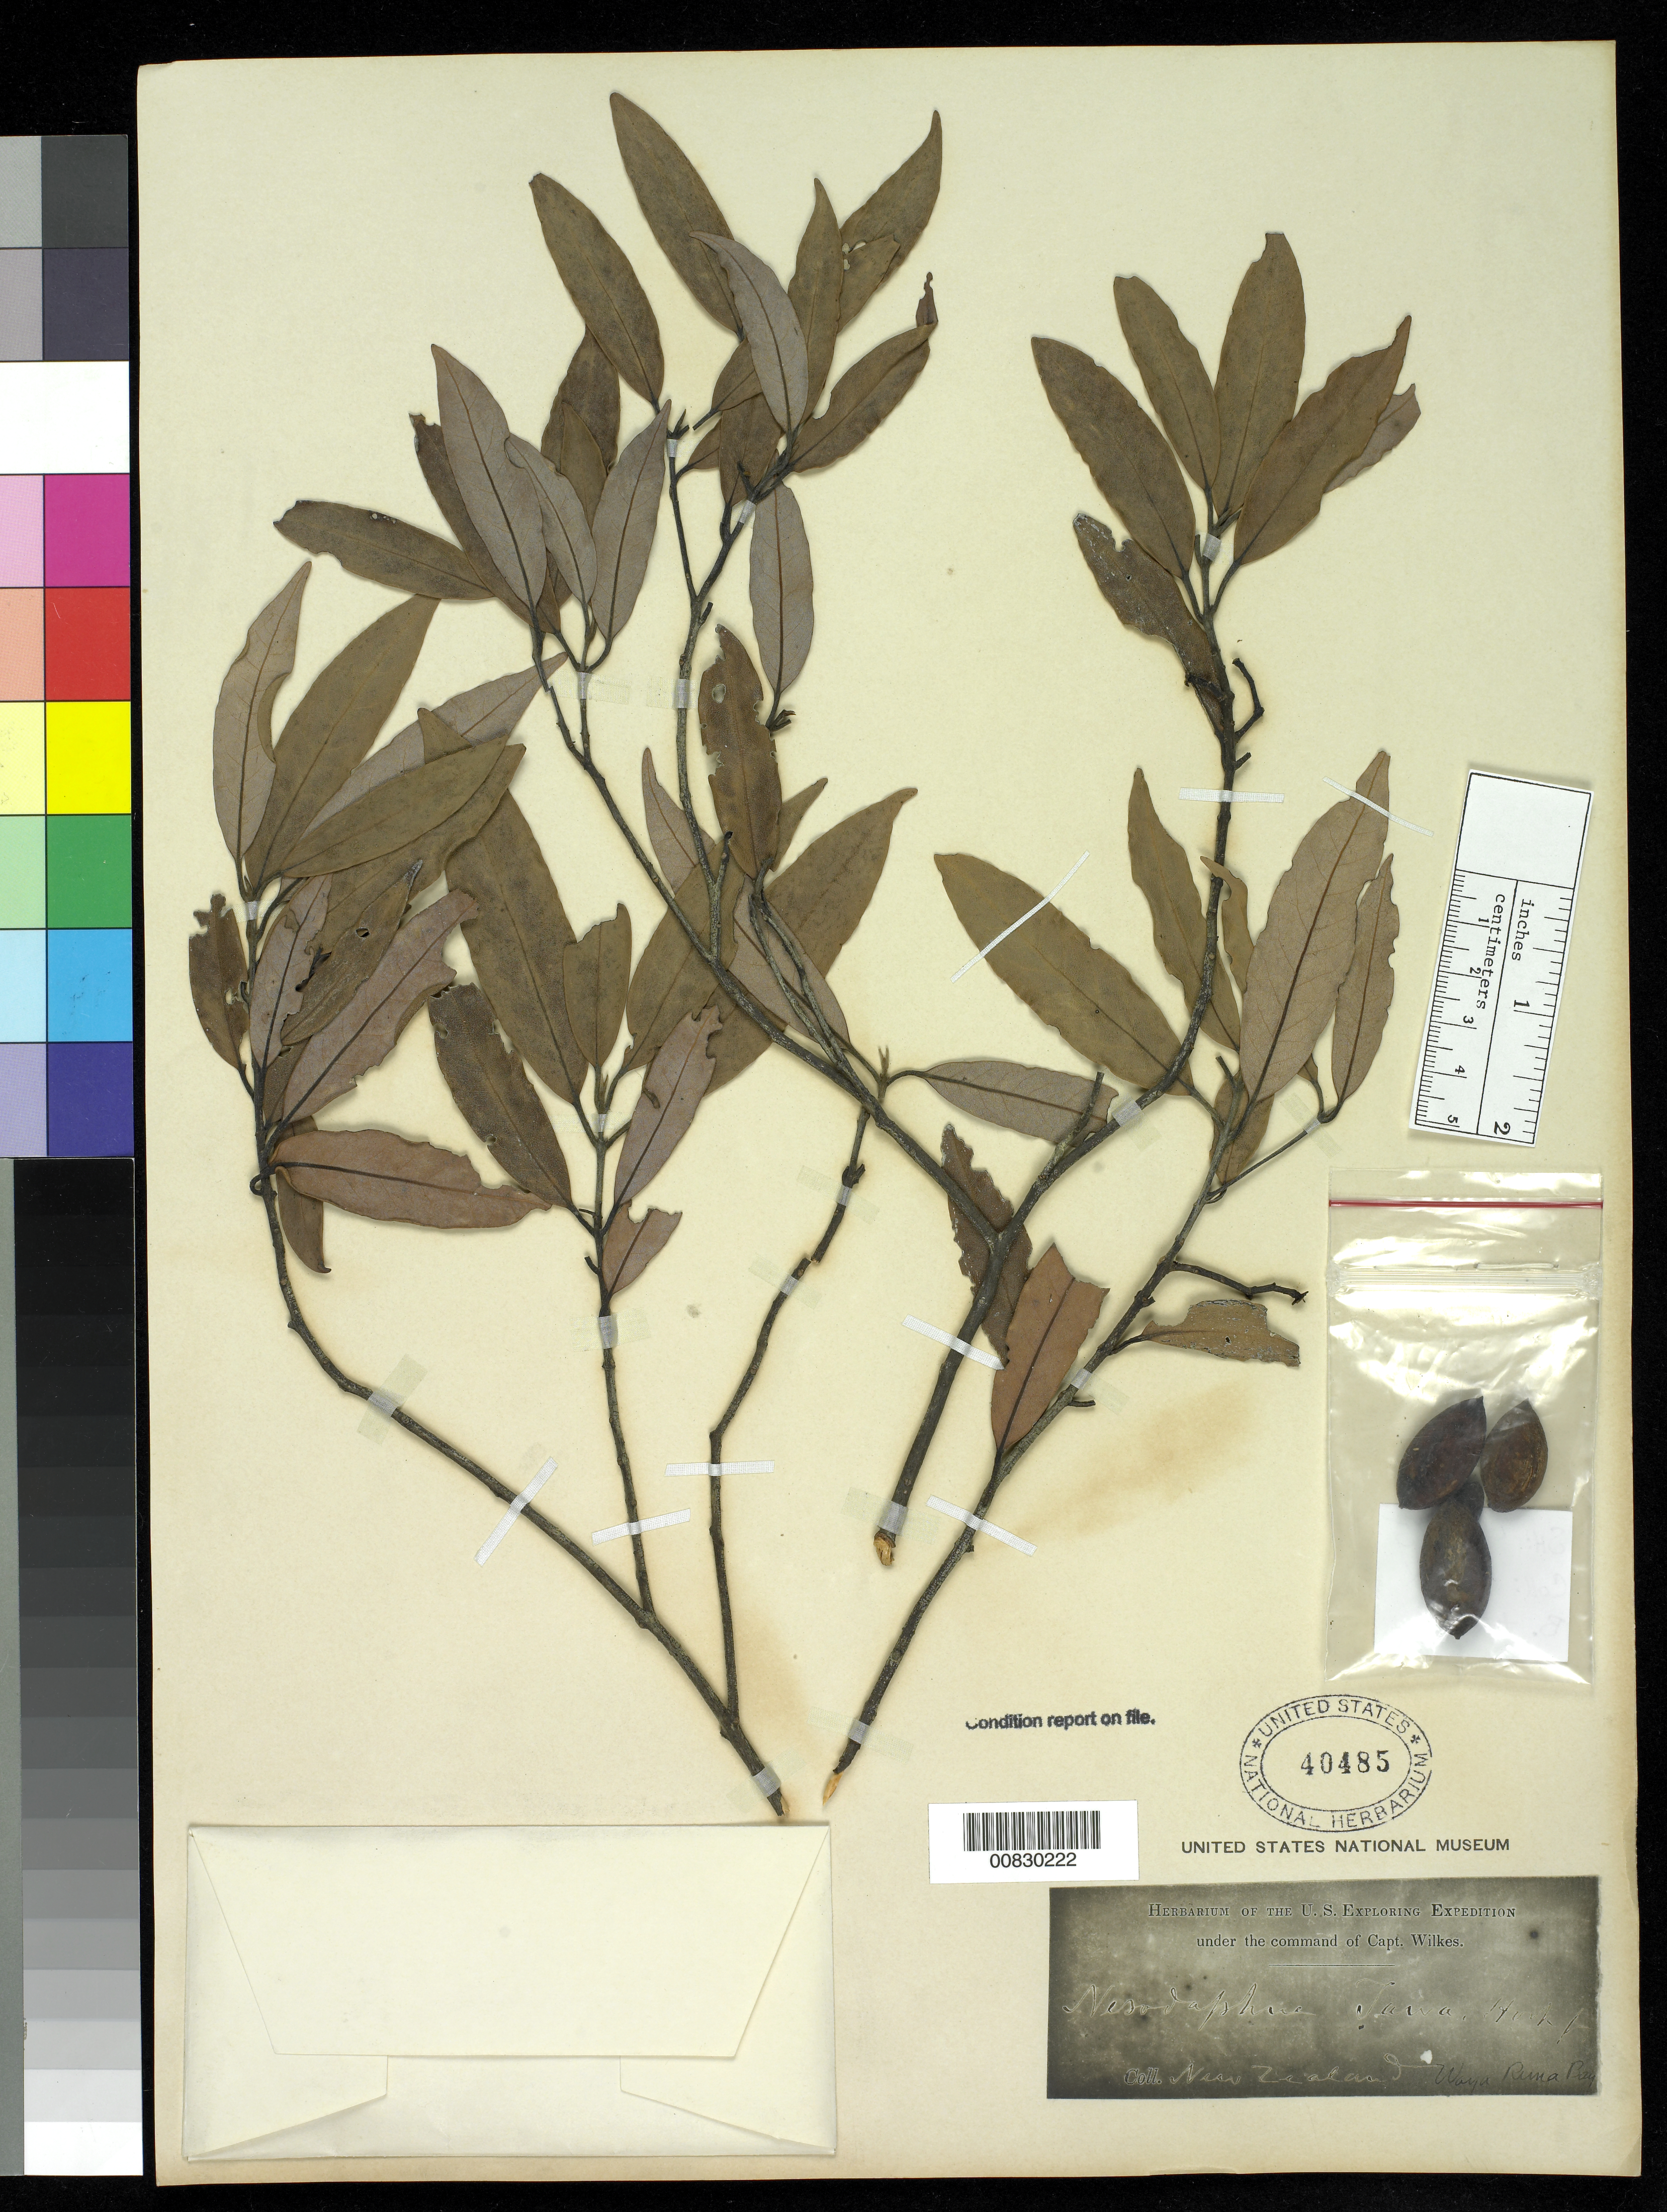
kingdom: Plantae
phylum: Tracheophyta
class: Magnoliopsida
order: Laurales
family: Lauraceae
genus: Beilschmiedia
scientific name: Beilschmiedia tawa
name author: Kirk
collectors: Wilkes Explor. Exped.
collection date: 1838/1842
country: New Zealand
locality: Waya Puma Bay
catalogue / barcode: US 40485